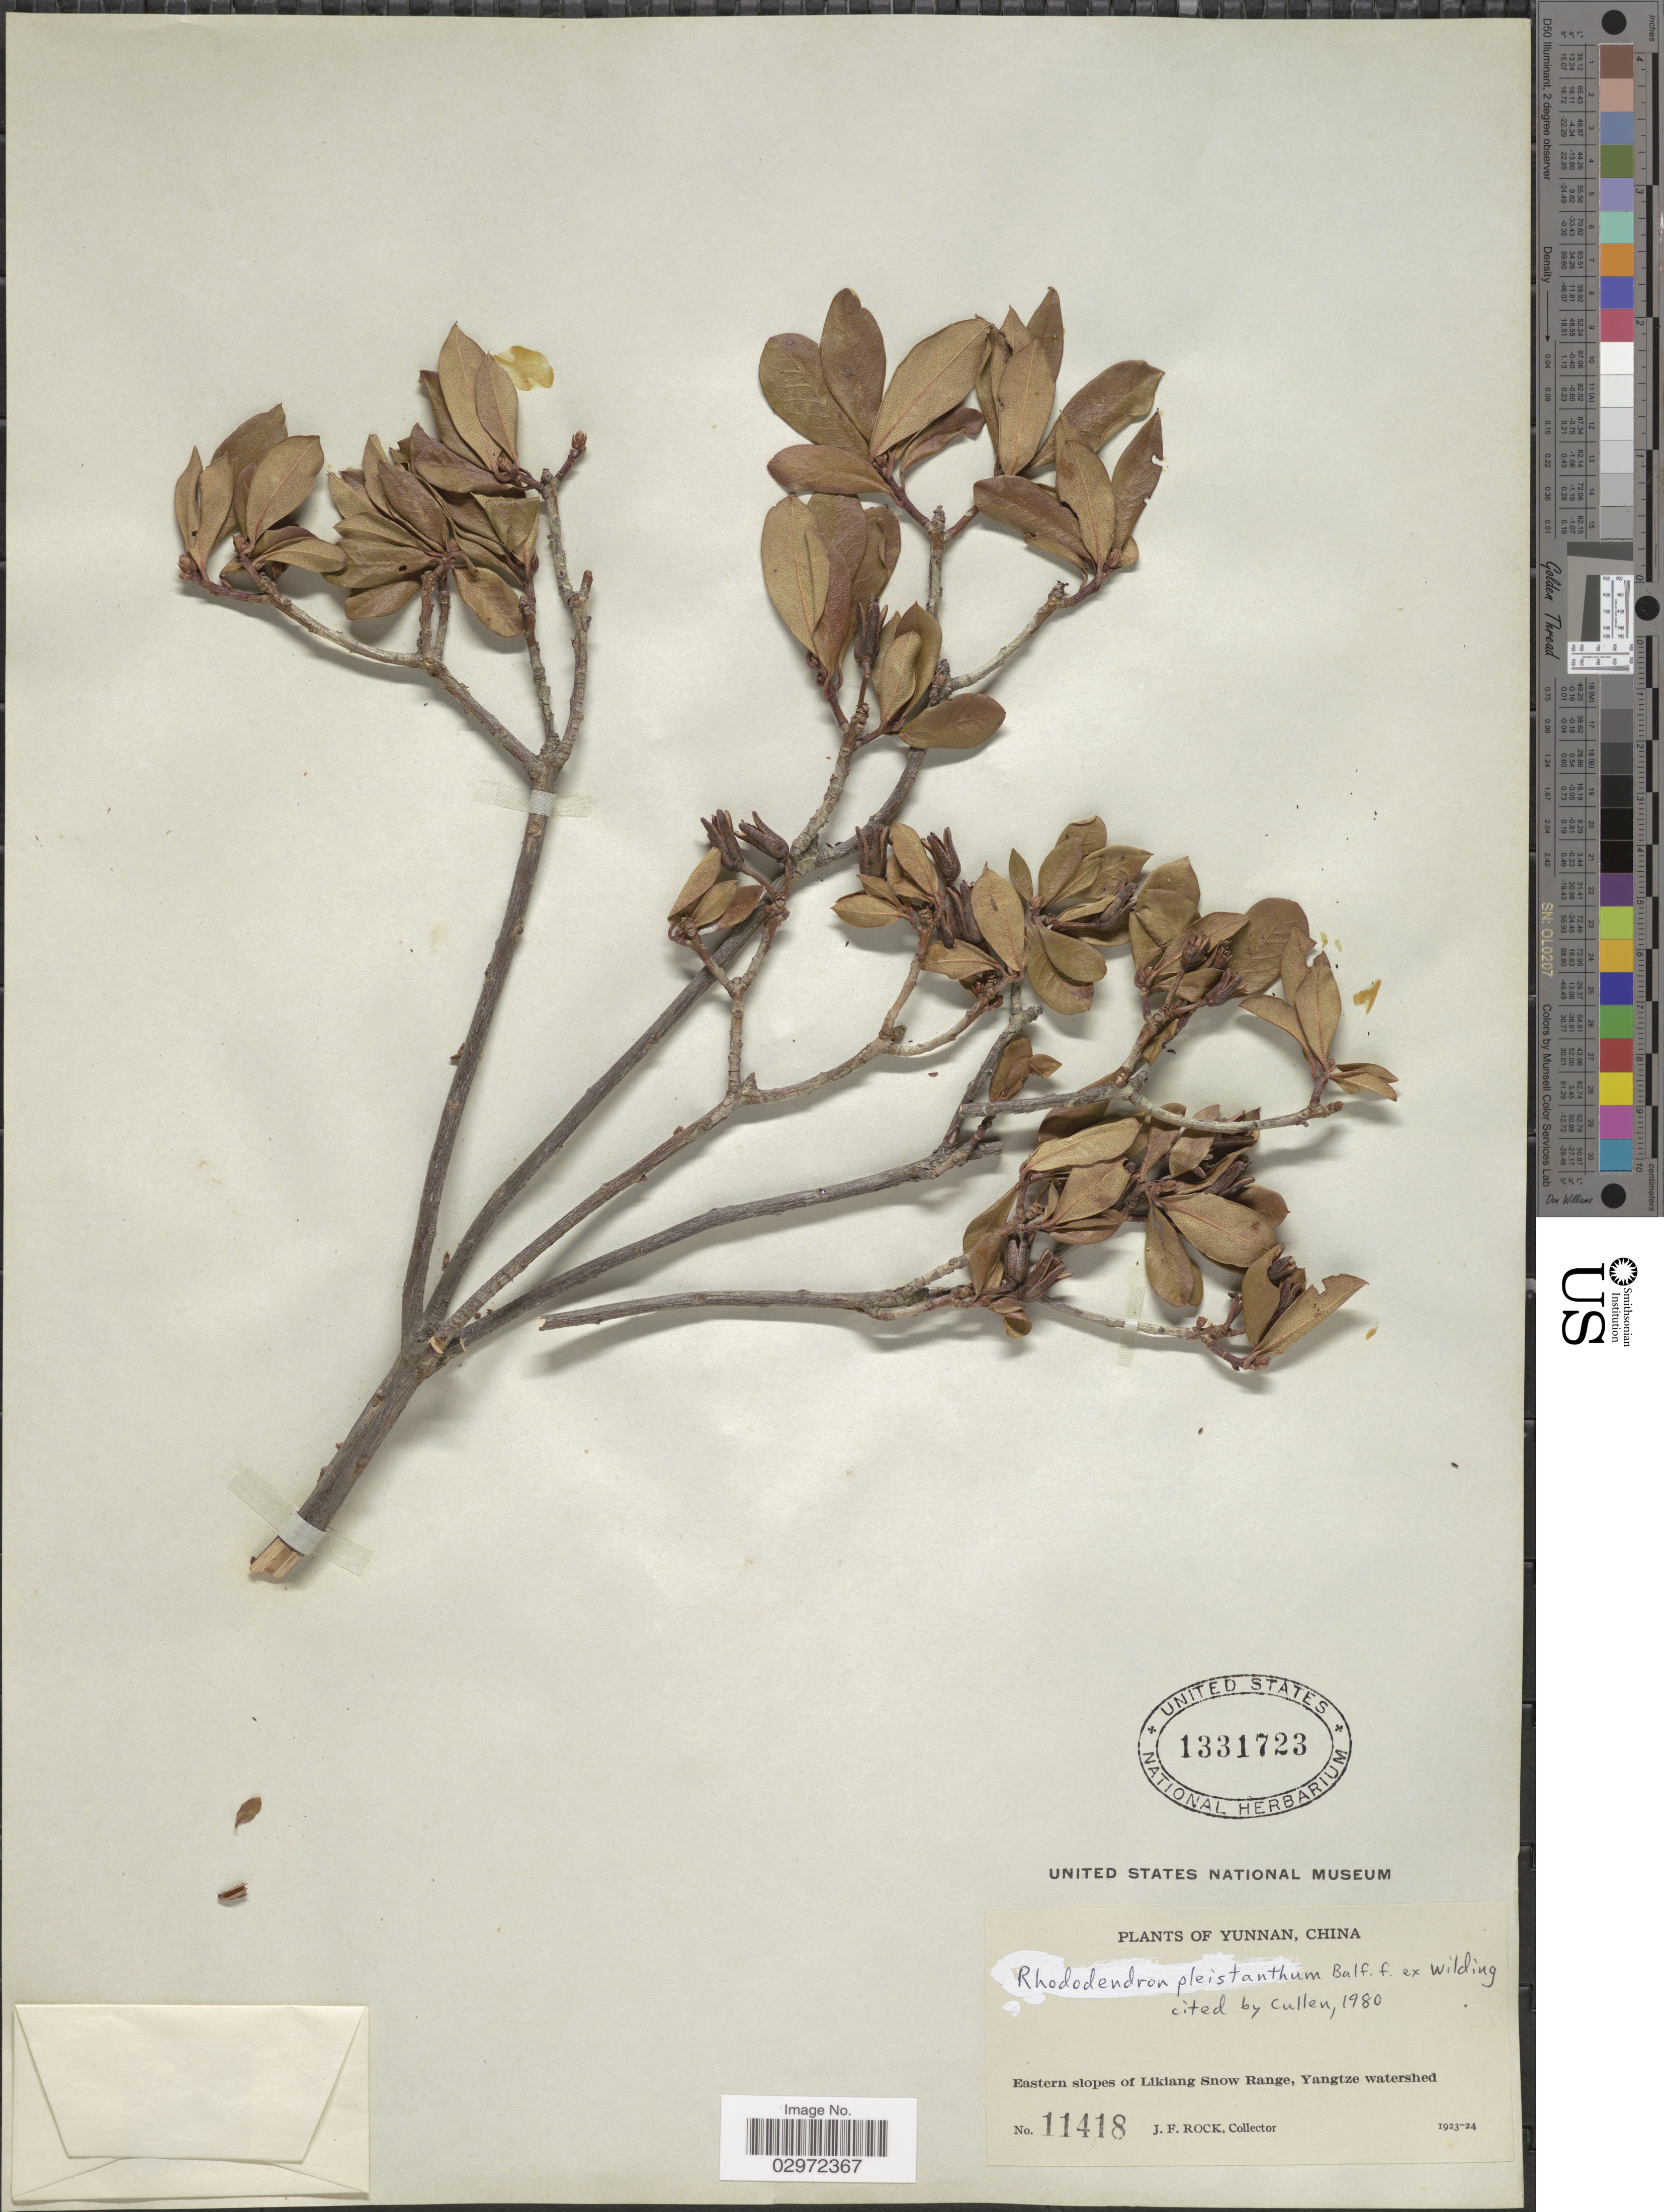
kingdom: Plantae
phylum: Tracheophyta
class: Magnoliopsida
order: Ericales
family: Ericaceae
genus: Rhododendron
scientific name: Rhododendron pleistanthum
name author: E.H. Wilding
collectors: J. Rock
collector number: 11418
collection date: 1923/1924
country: China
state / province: Yunnan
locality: Eastern slopes of Likiang Snow Range, Yangtze watershed.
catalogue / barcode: US 1331723